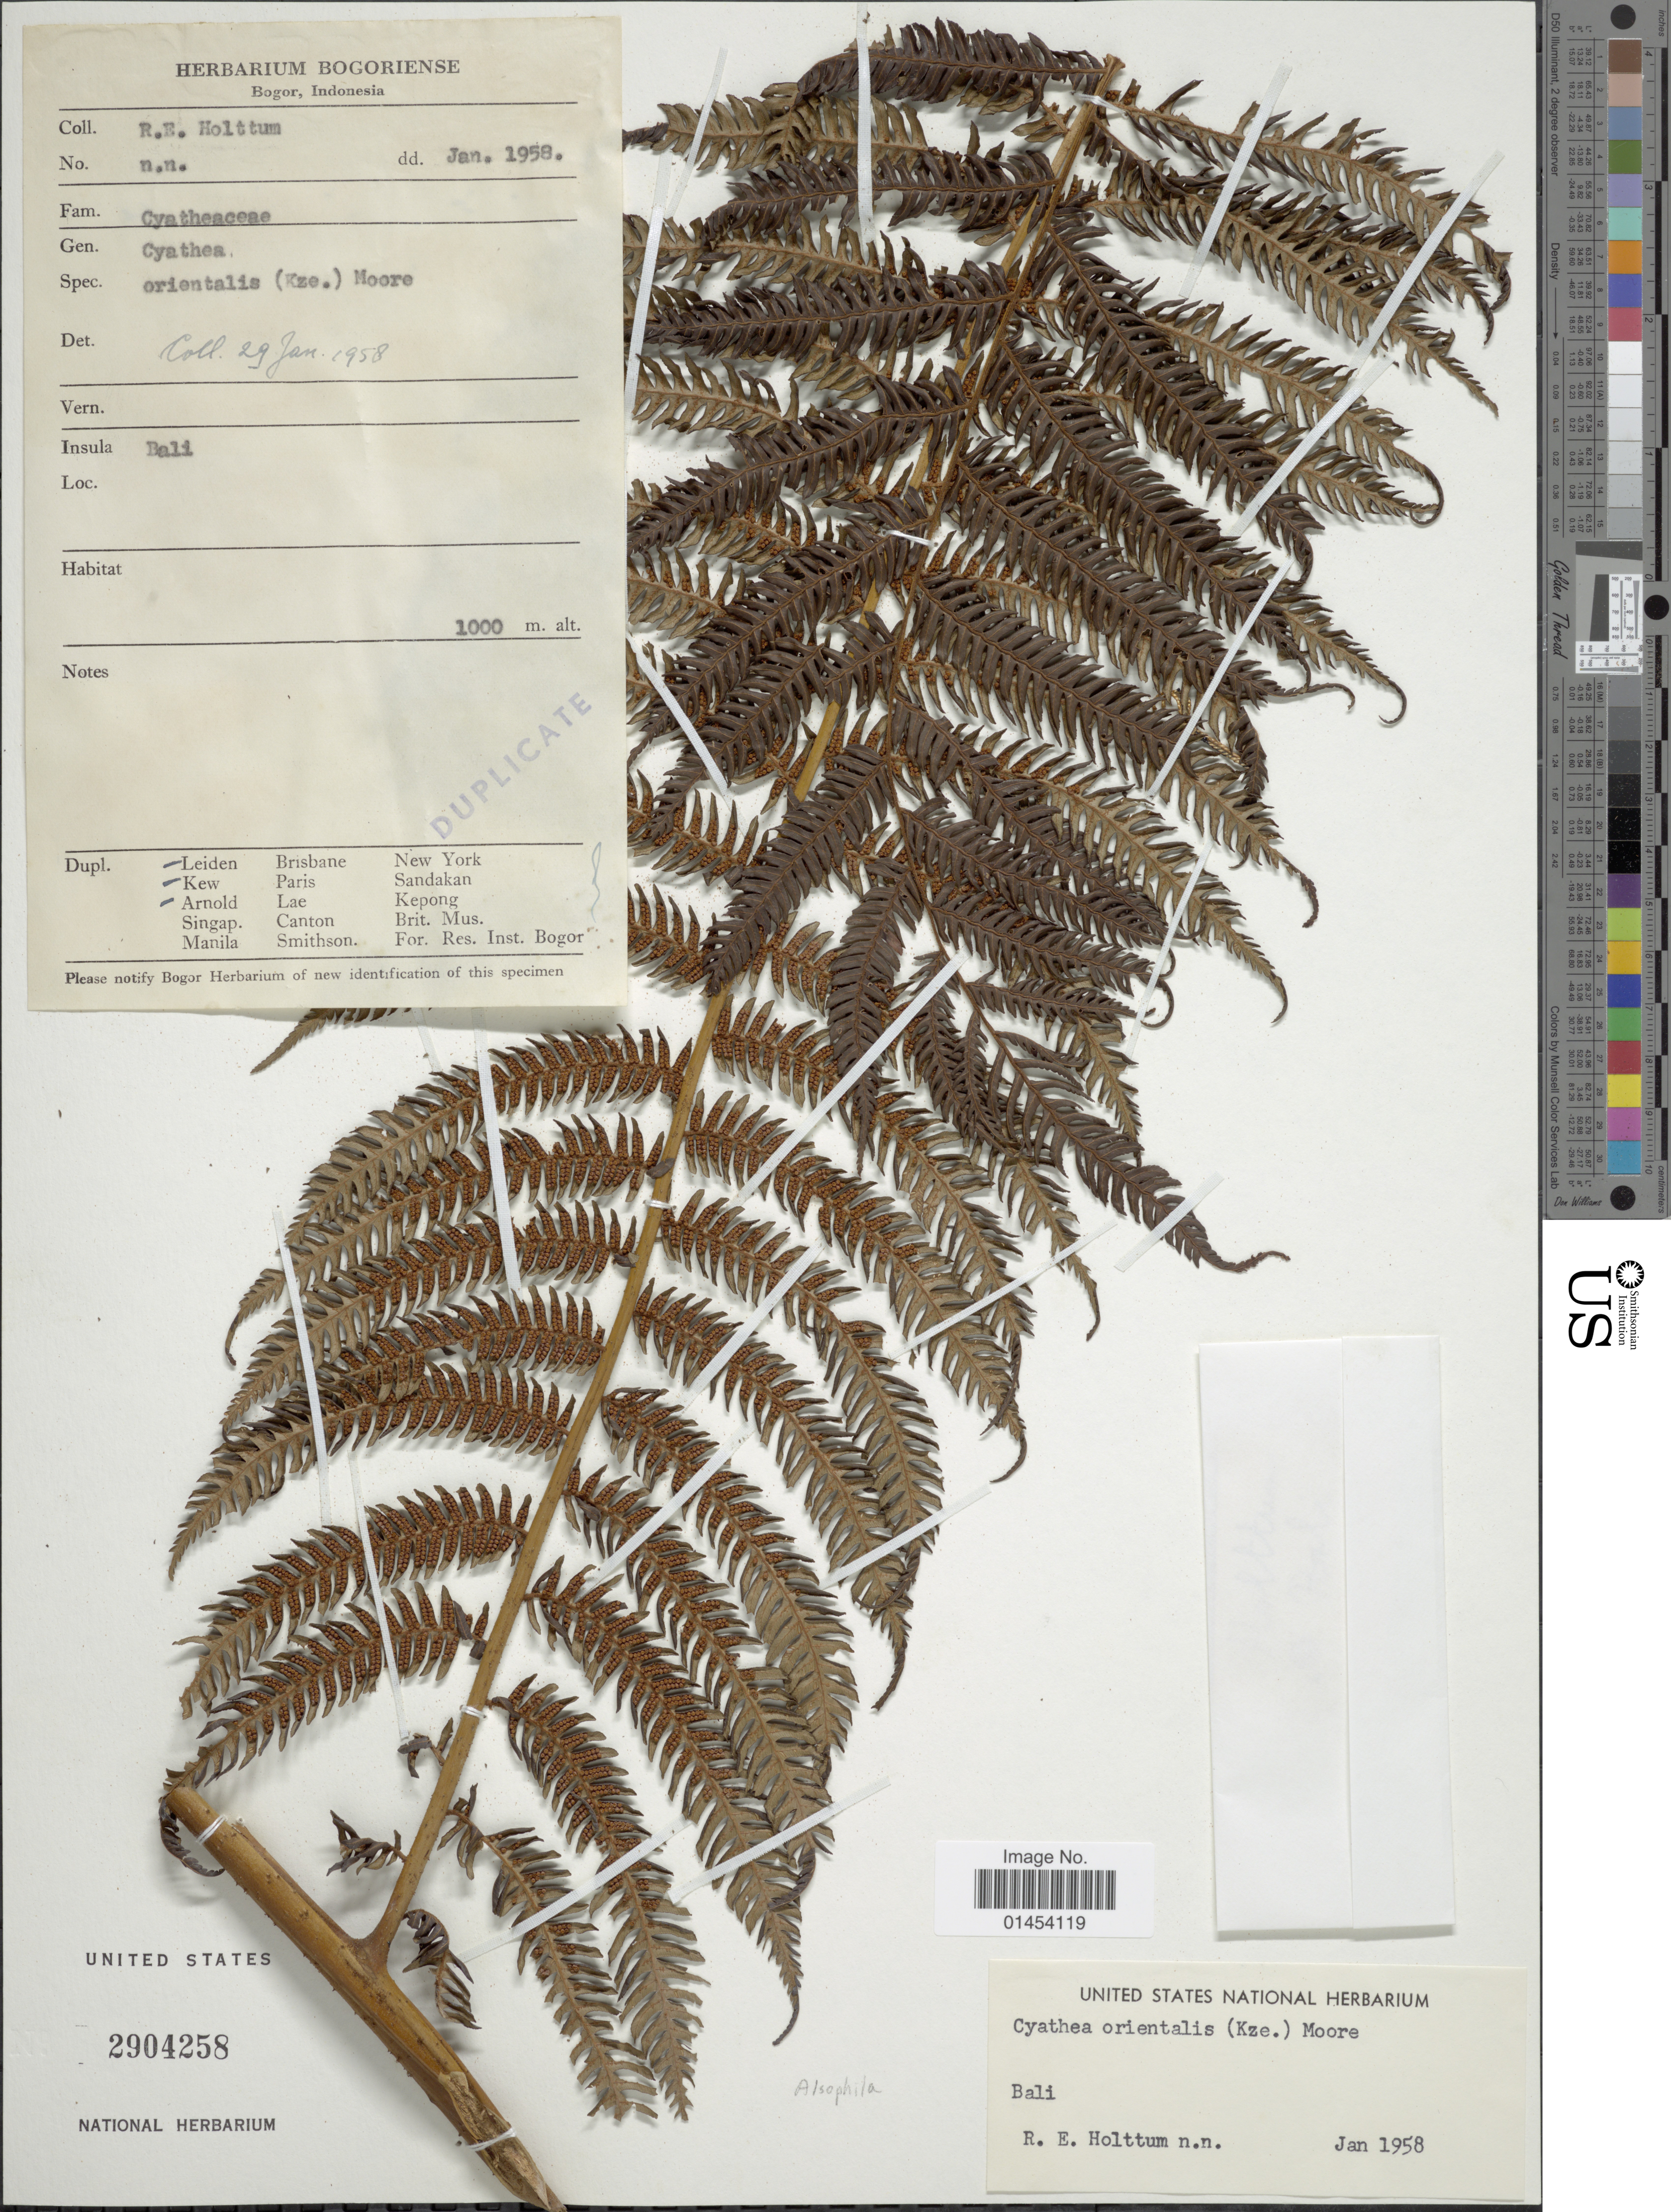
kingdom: Plantae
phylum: Tracheophyta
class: Polypodiopsida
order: Cyatheales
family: Cyatheaceae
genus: Cyathea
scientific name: Cyathea orientalis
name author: (Kunze) Moore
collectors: R. E. Holttum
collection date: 1958-01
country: Indonesia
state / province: Nusa Tenggara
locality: Bogor.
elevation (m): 1000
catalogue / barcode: US 2904258